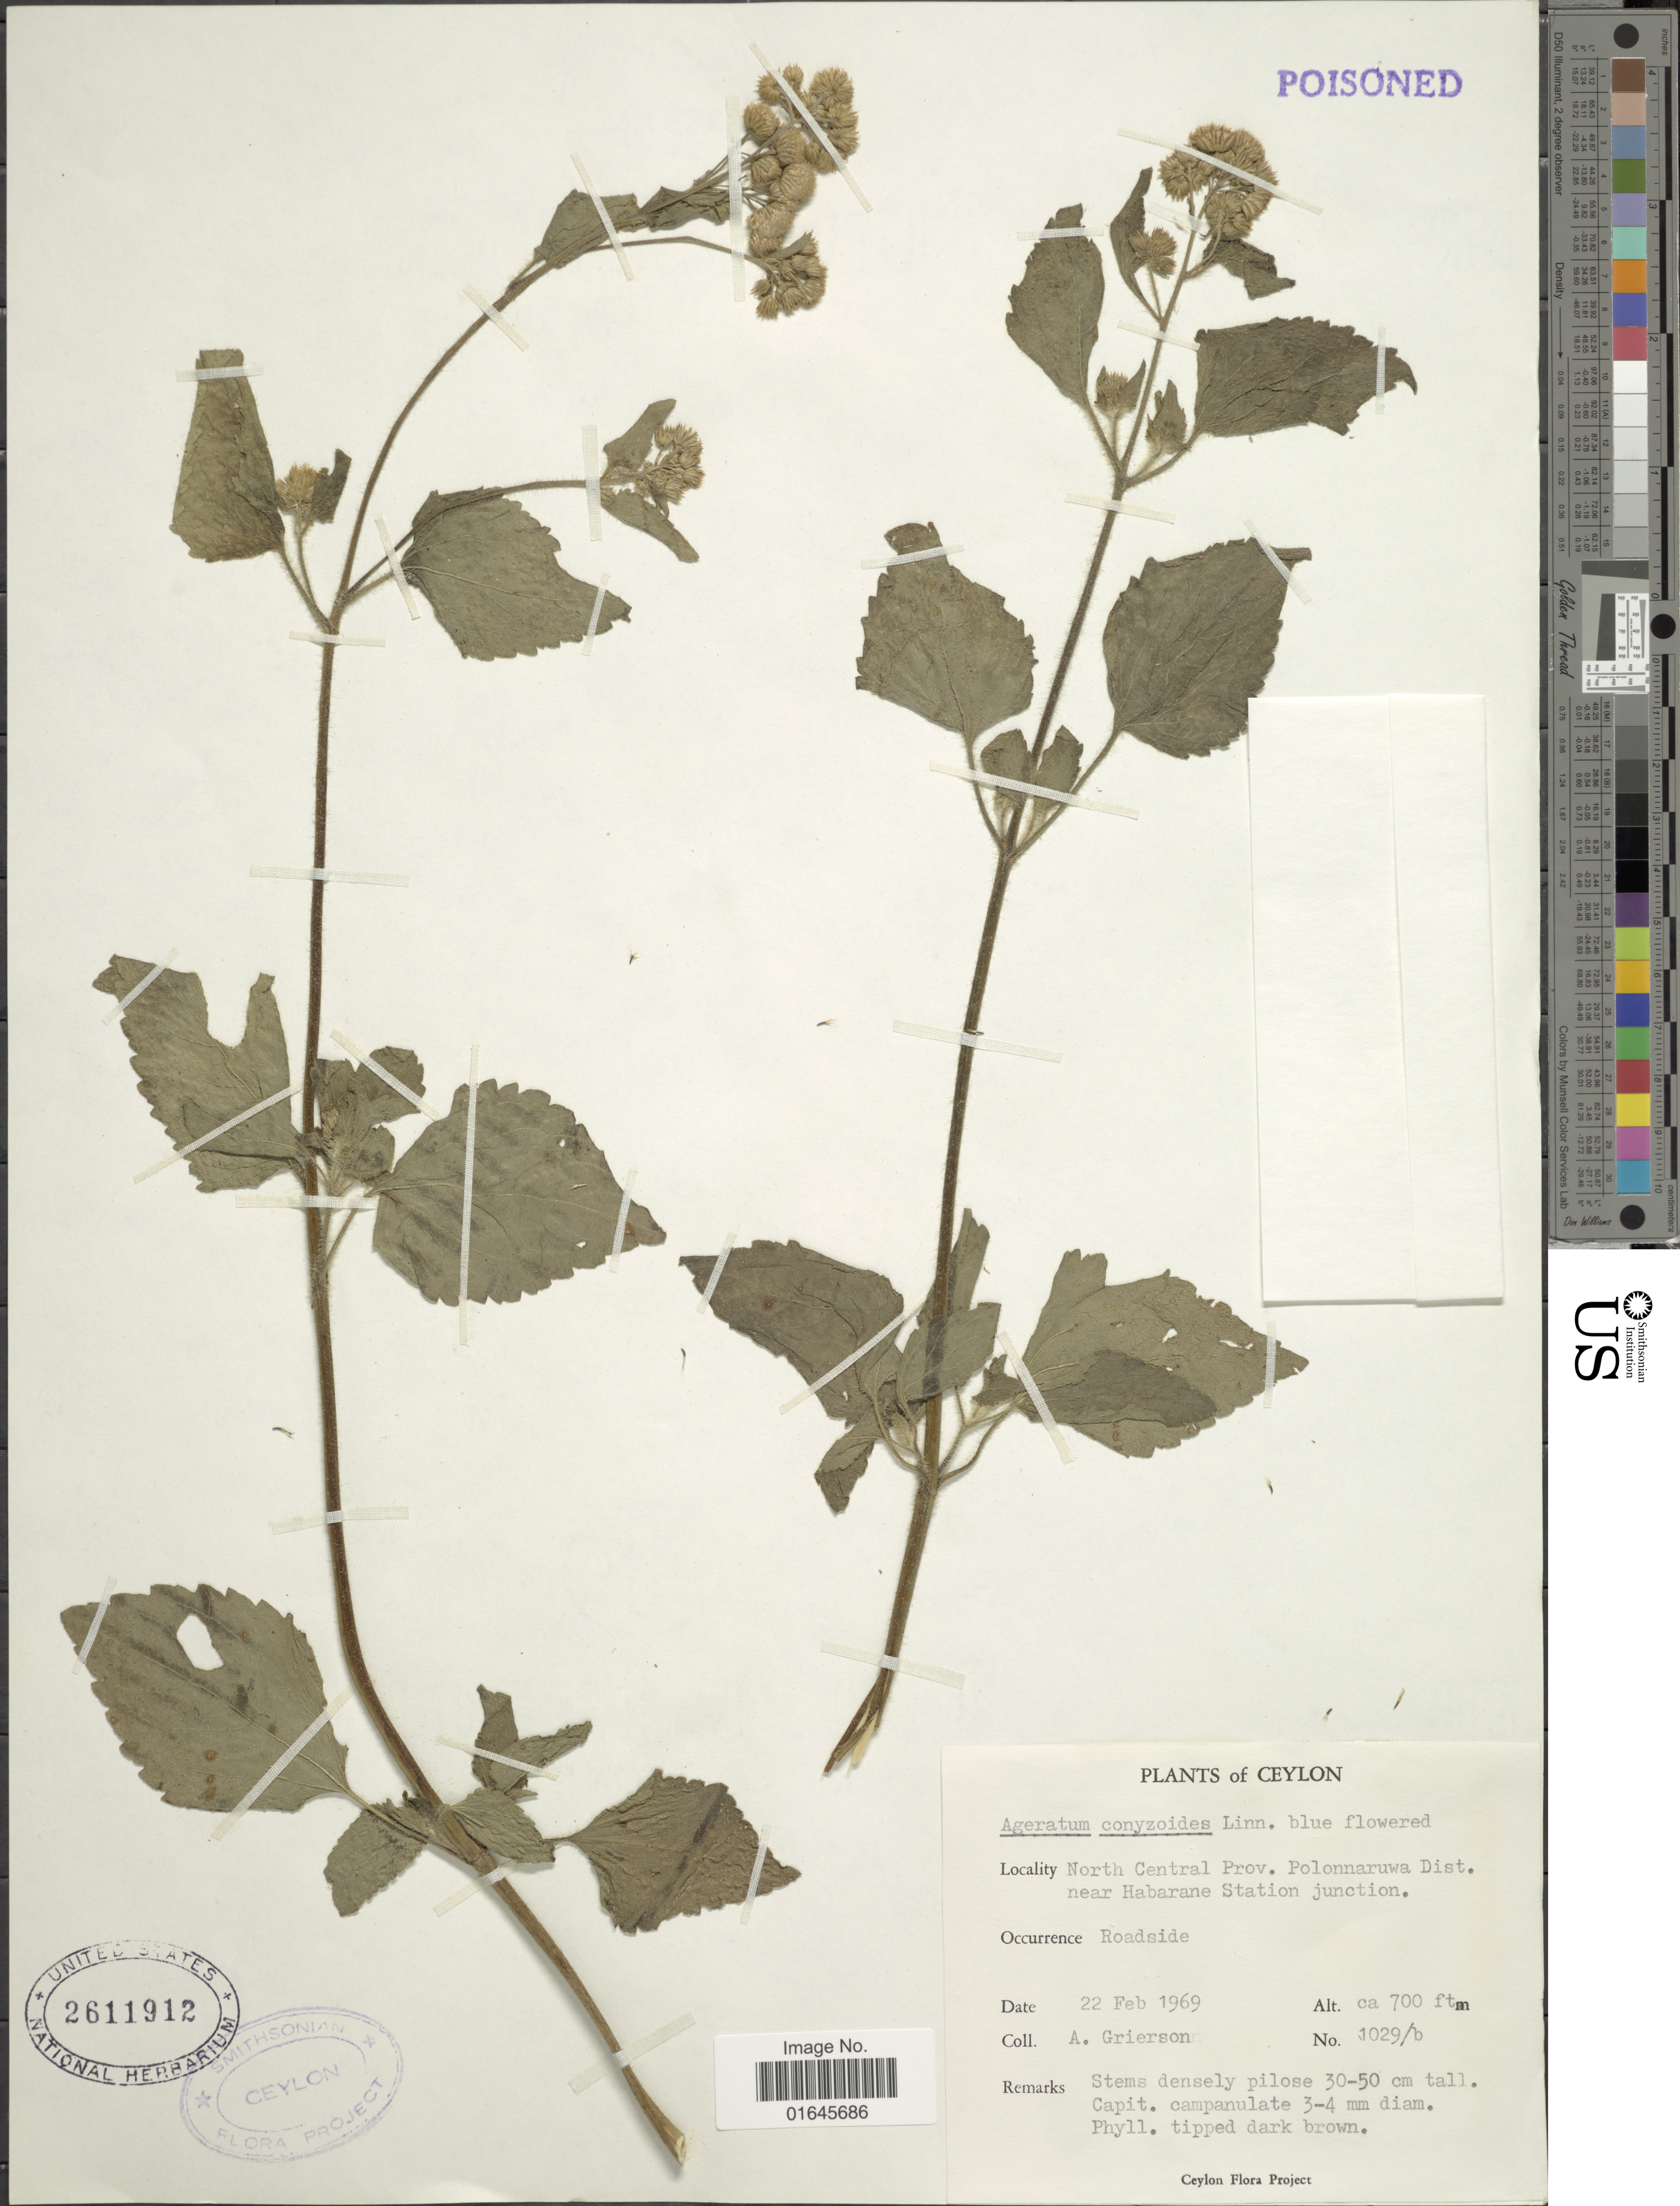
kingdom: Plantae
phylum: Tracheophyta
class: Magnoliopsida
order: Asterales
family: Asteraceae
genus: Ageratum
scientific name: Ageratum conyzoides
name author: L.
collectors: A. Grierson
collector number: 1029/b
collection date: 1969-02-22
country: Sri Lanka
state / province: Northern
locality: Ceylon, Polonnaruwa Dist., near Habarane Station junction, Roadside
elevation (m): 213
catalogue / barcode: US 2611912